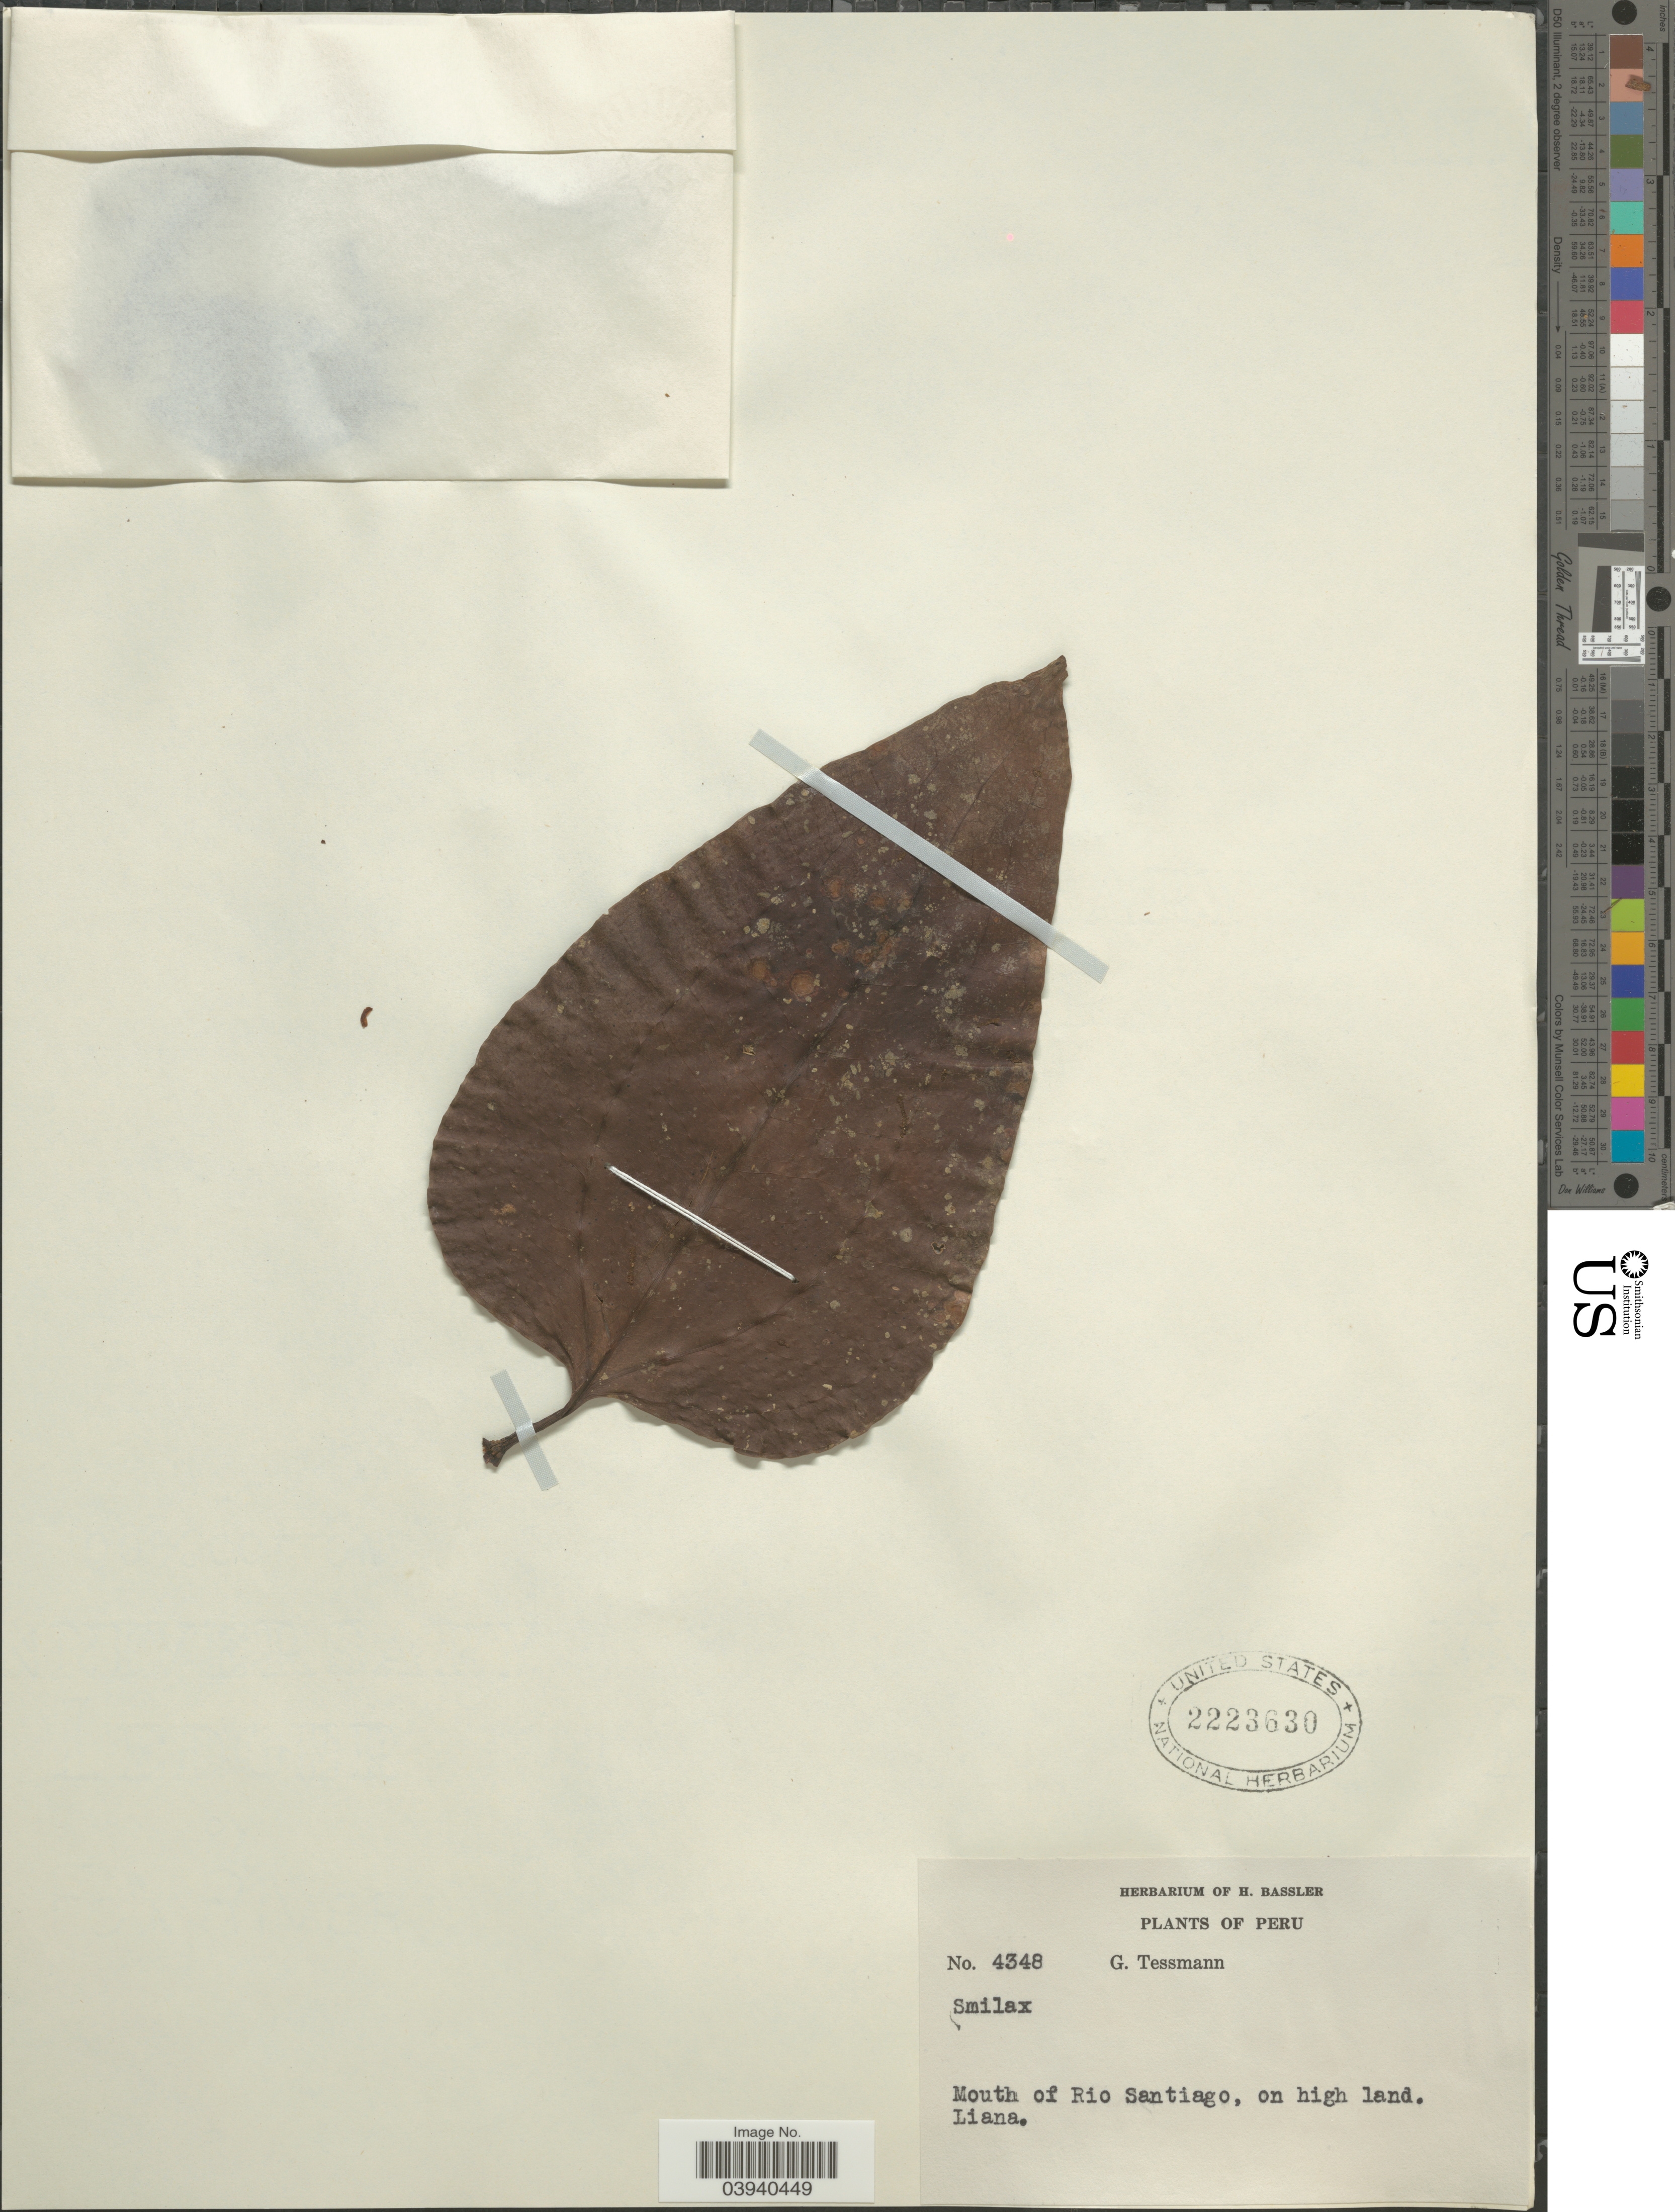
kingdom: Plantae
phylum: Tracheophyta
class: Liliopsida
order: Liliales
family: Smilacaceae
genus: Smilax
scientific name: Smilax sp.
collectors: G. Tessmann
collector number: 4348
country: Peru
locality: Mouth of Rio Santiago.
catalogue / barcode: US 2223630